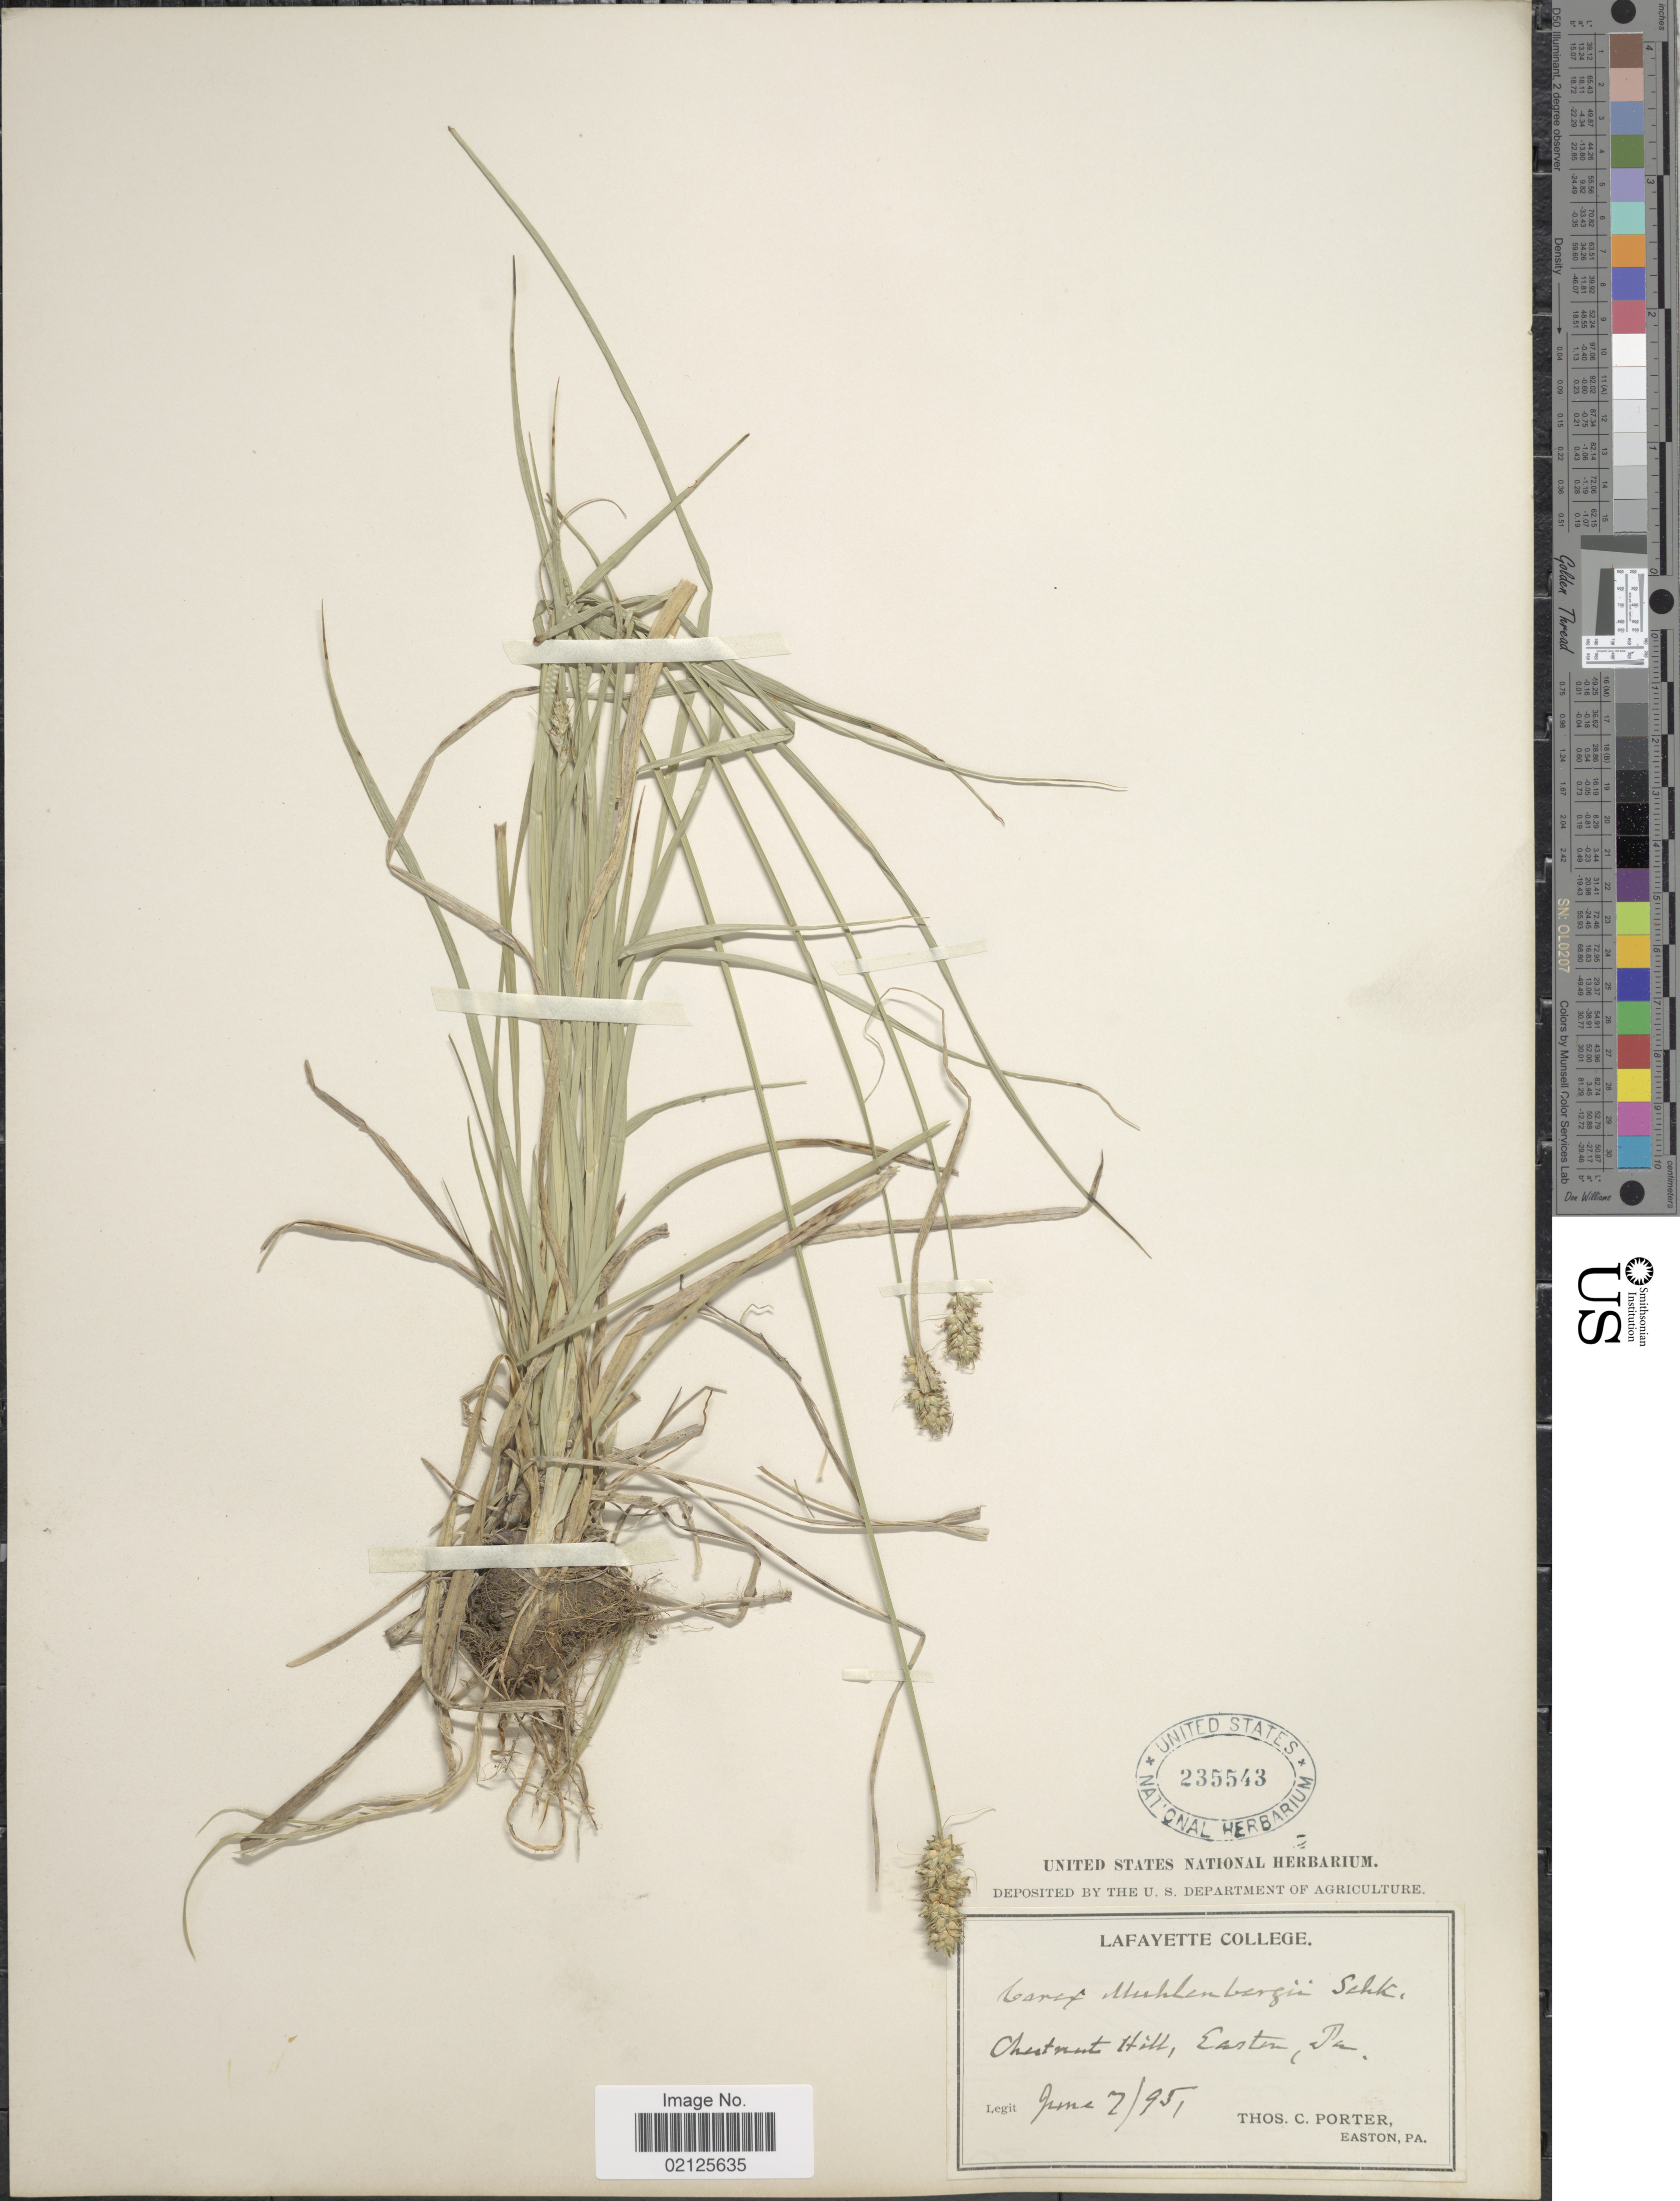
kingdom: Plantae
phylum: Tracheophyta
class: Liliopsida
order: Poales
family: Cyperaceae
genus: Carex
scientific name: Carex muehlenbergii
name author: Willd.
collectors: T. Porter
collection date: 1895-06-07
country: United States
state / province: Pennsylvania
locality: Chestnut Hill, Easton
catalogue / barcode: US 235543